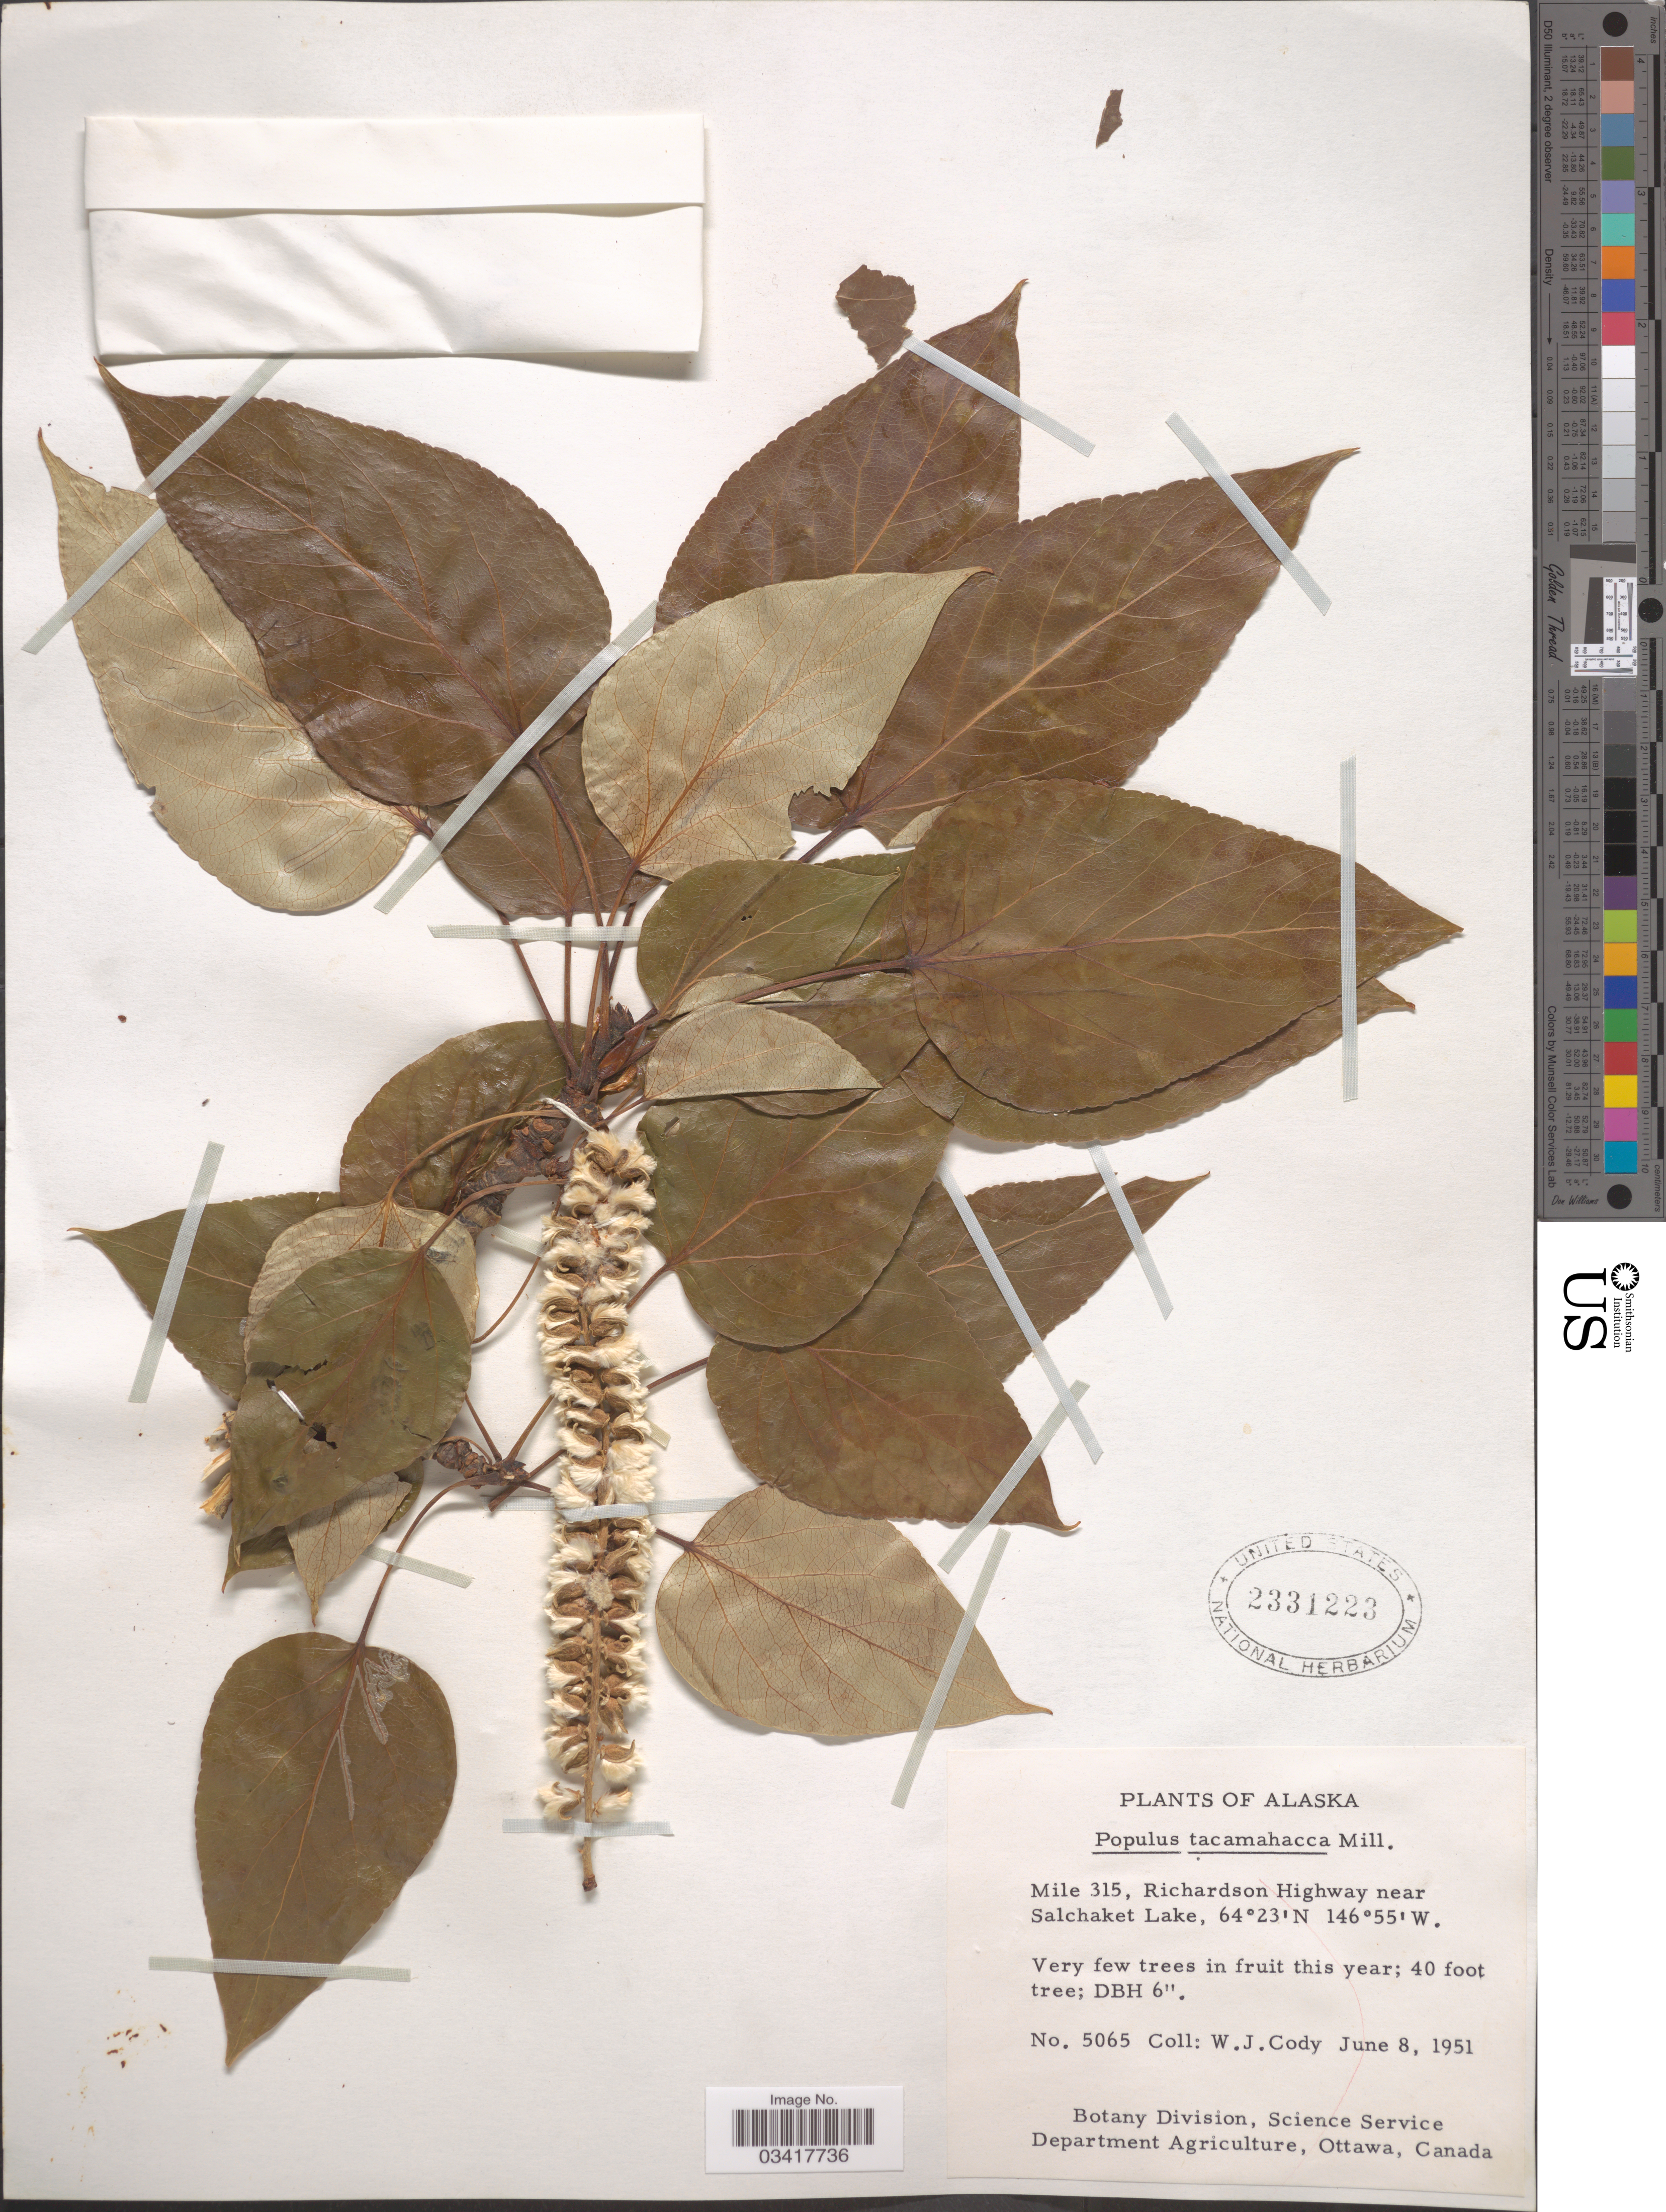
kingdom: Plantae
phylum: Tracheophyta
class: Magnoliopsida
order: Malpighiales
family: Salicaceae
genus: Populus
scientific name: Populus balsamifera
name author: L.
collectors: W. Cody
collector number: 5065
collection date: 1951-06-08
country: United States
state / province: Alaska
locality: Mile 315, Richardson Highway near Salchaket Lake.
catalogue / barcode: US 2331223